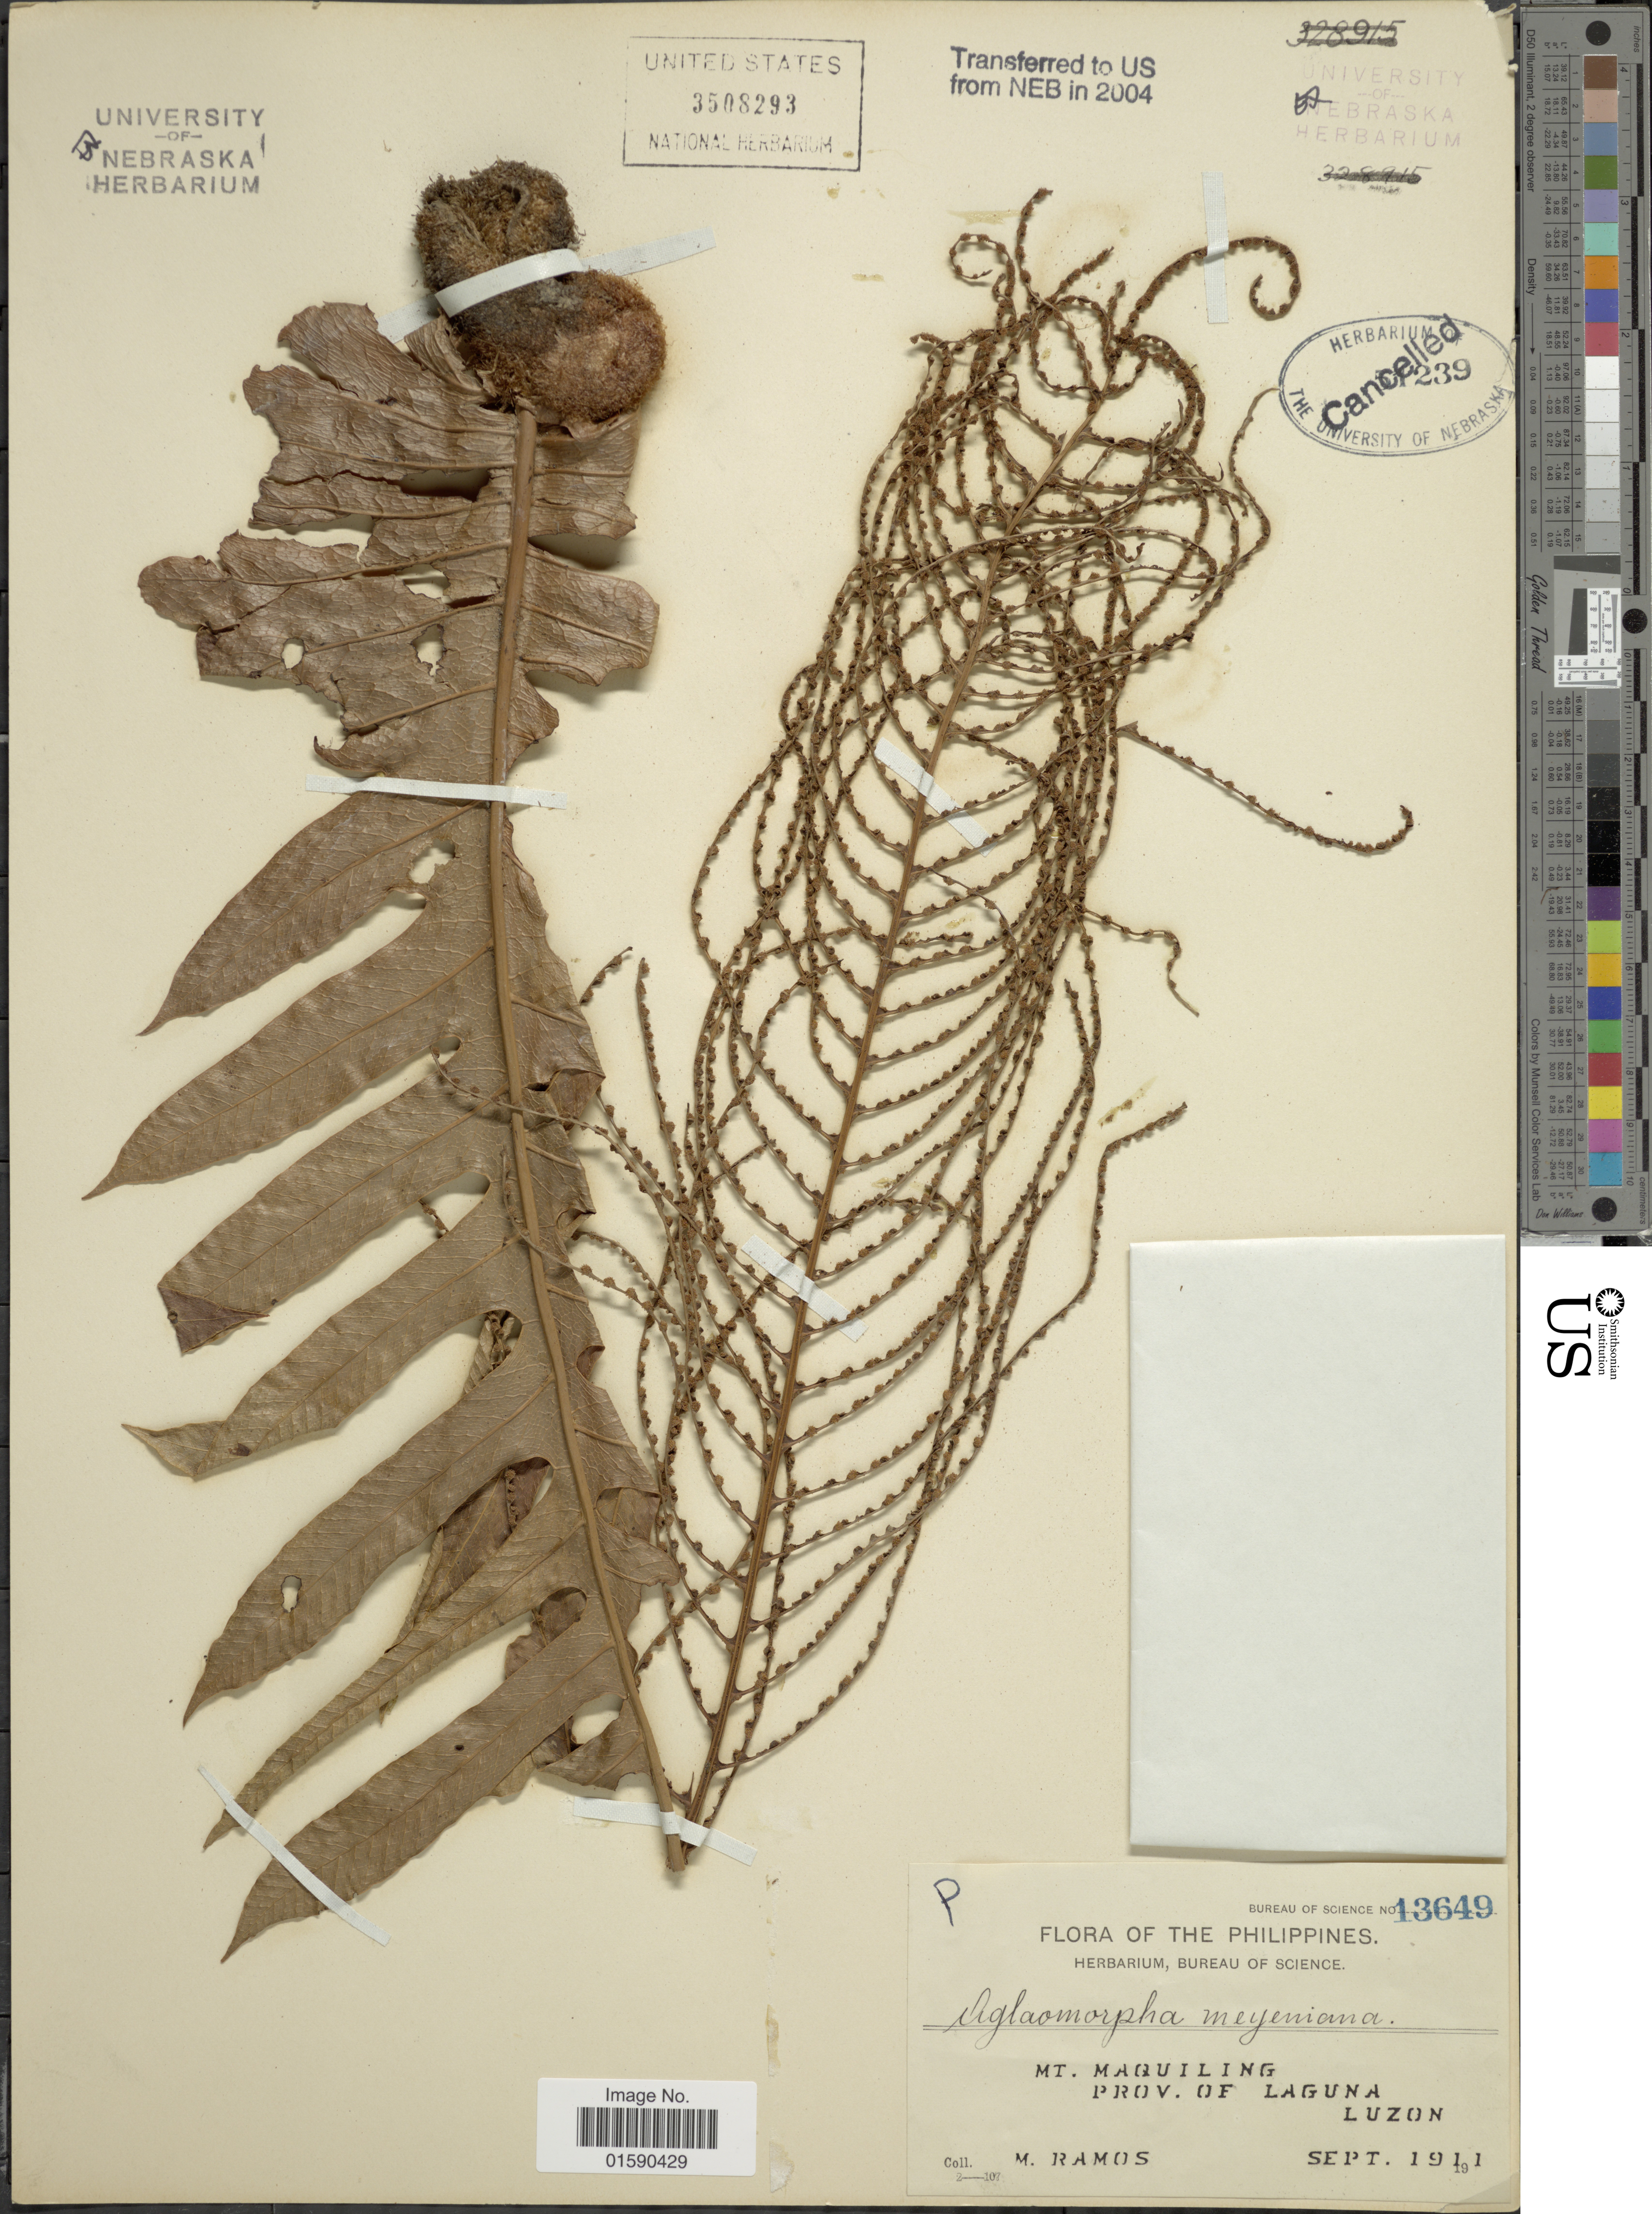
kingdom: Plantae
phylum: Tracheophyta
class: Polypodiopsida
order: Polypodiales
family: Polypodiaceae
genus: Aglaomorpha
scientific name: Aglaomorpha meyeniana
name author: Schott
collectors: M. Ramos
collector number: Bureau of Science 13649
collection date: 1911-09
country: Philippines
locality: Mt. Maquiling, Prov. of Laguna, Luzon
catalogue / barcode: US 3508293